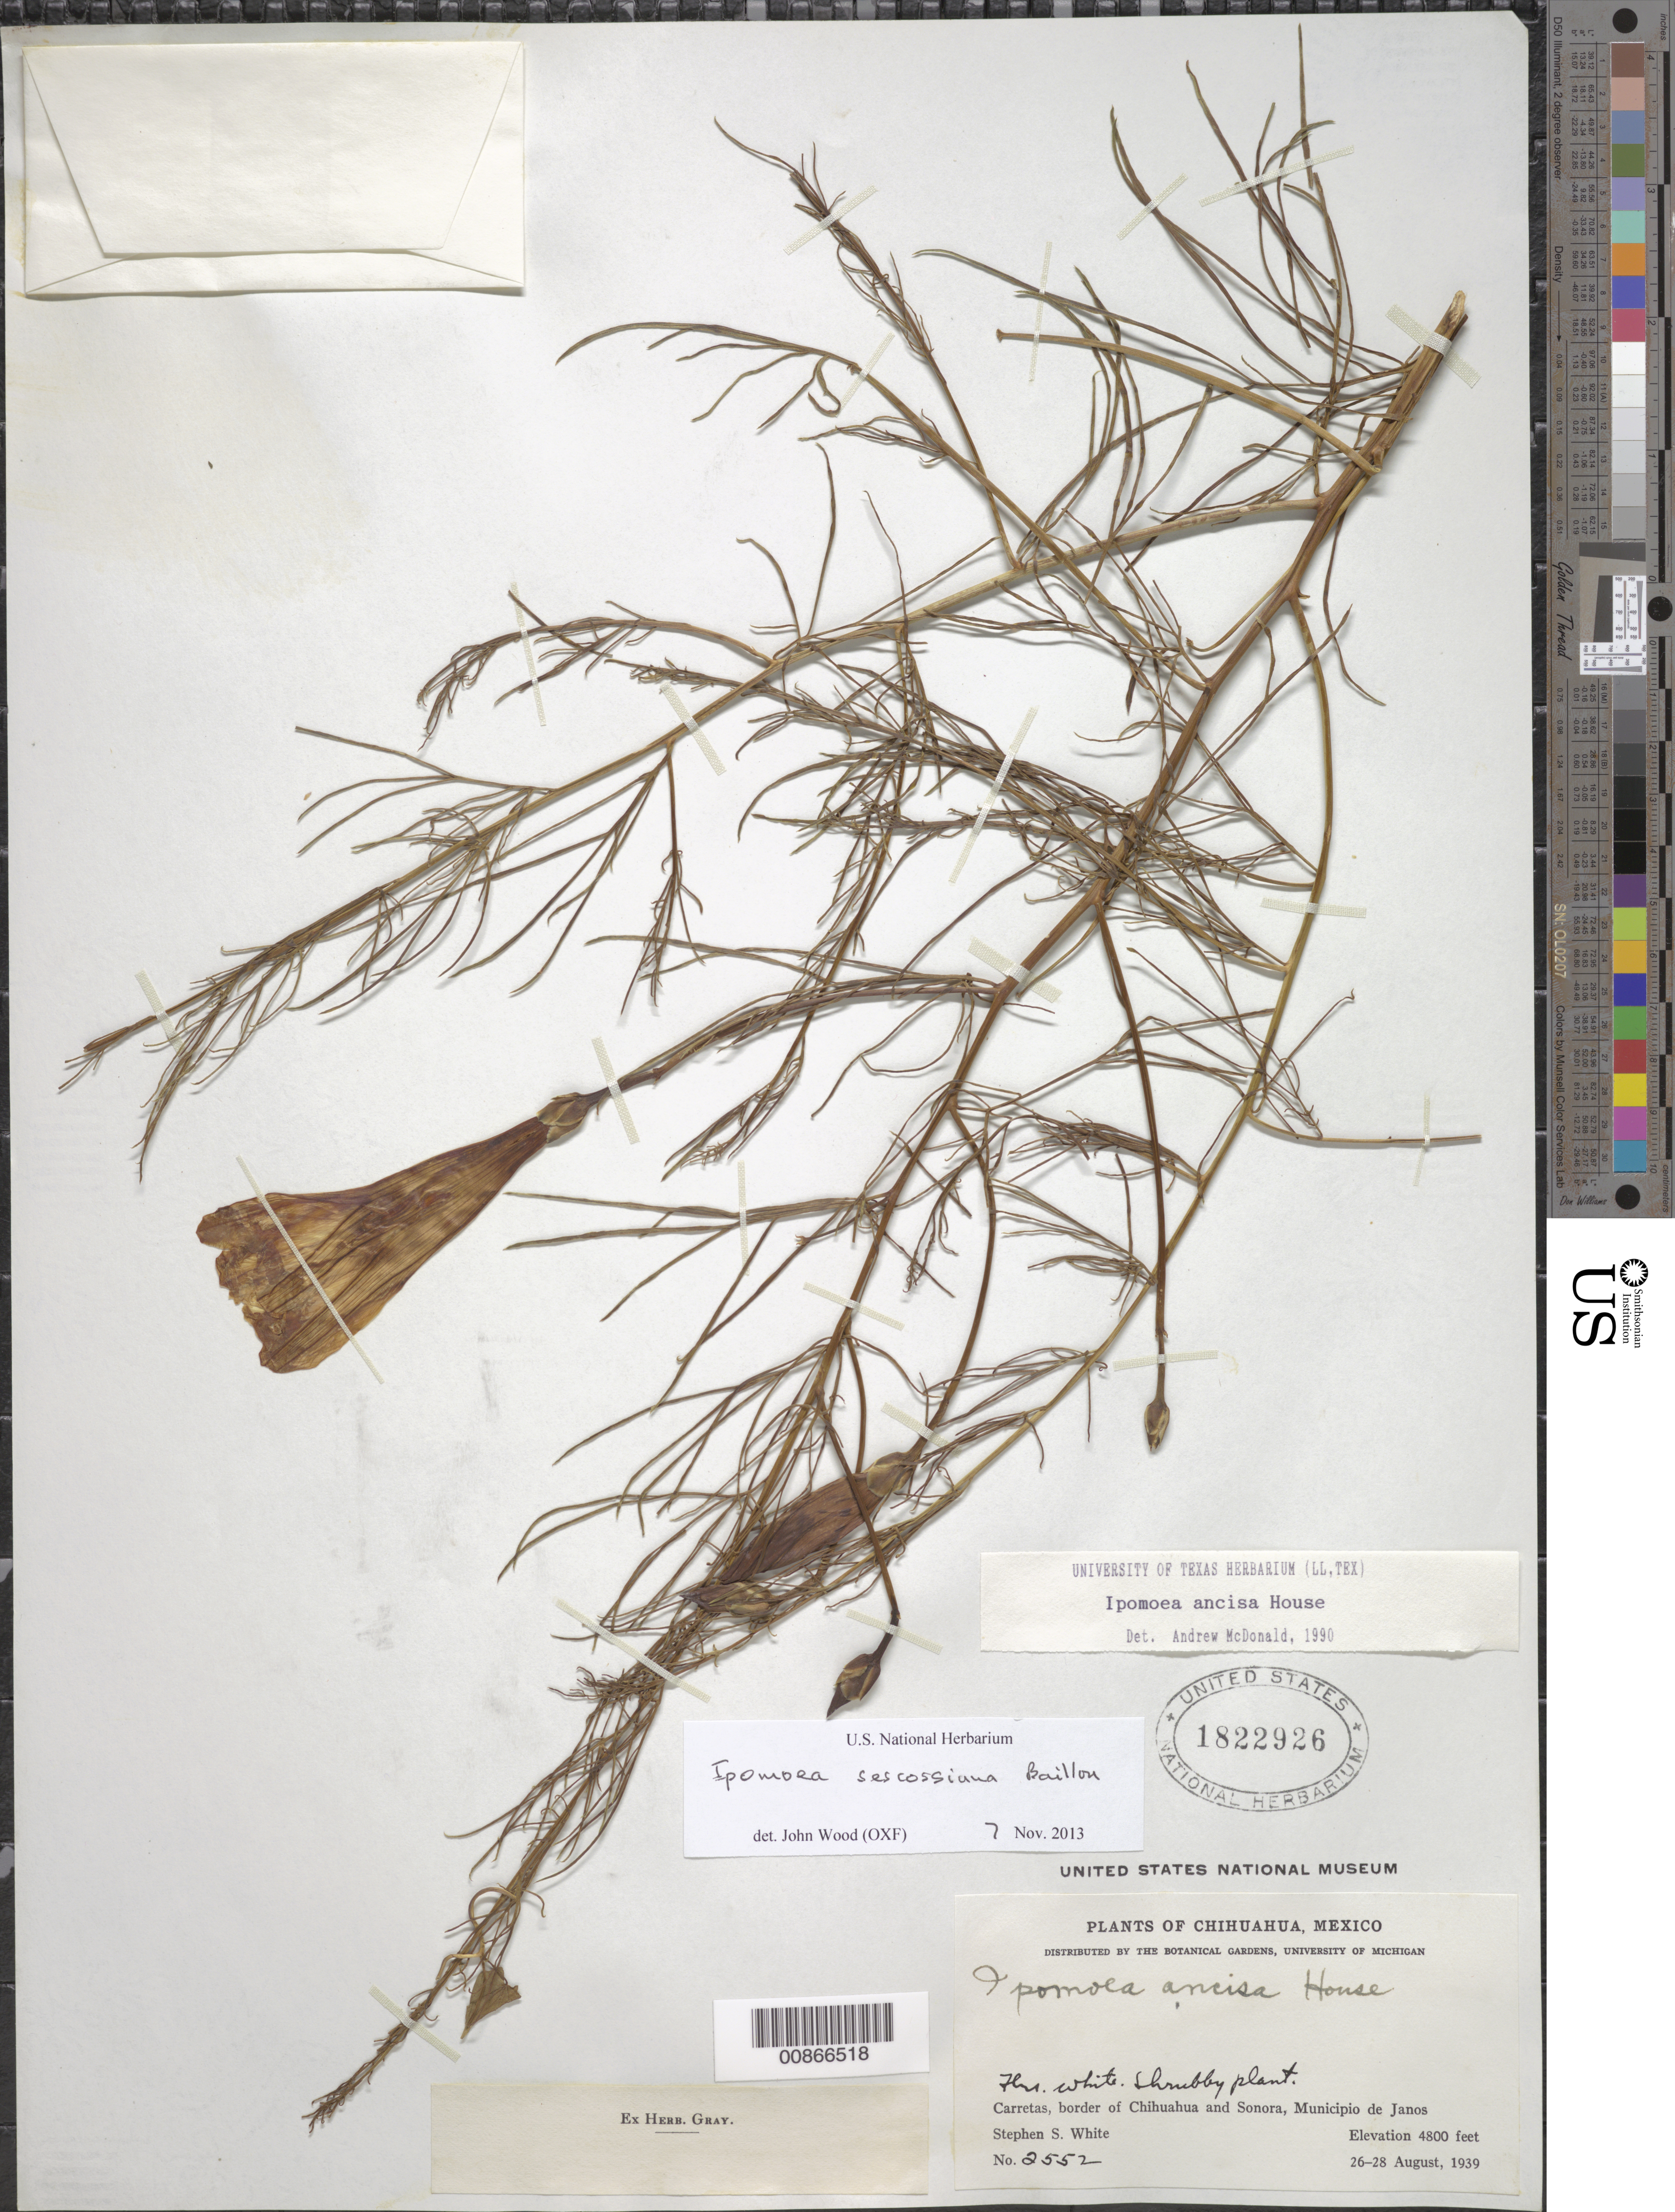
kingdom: Plantae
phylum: Tracheophyta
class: Magnoliopsida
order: Solanales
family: Convolvulaceae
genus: Ipomoea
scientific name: Ipomoea sescossiana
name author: Baill.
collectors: S. S. White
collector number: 2552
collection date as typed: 26 Aug 1939 to 28 Aug 1939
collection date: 1939-08-26/1939-08-28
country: Mexico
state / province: Chihuahua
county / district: Janos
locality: Carretas, border of Chihuahua and Sonora.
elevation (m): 1463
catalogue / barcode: US 1822926